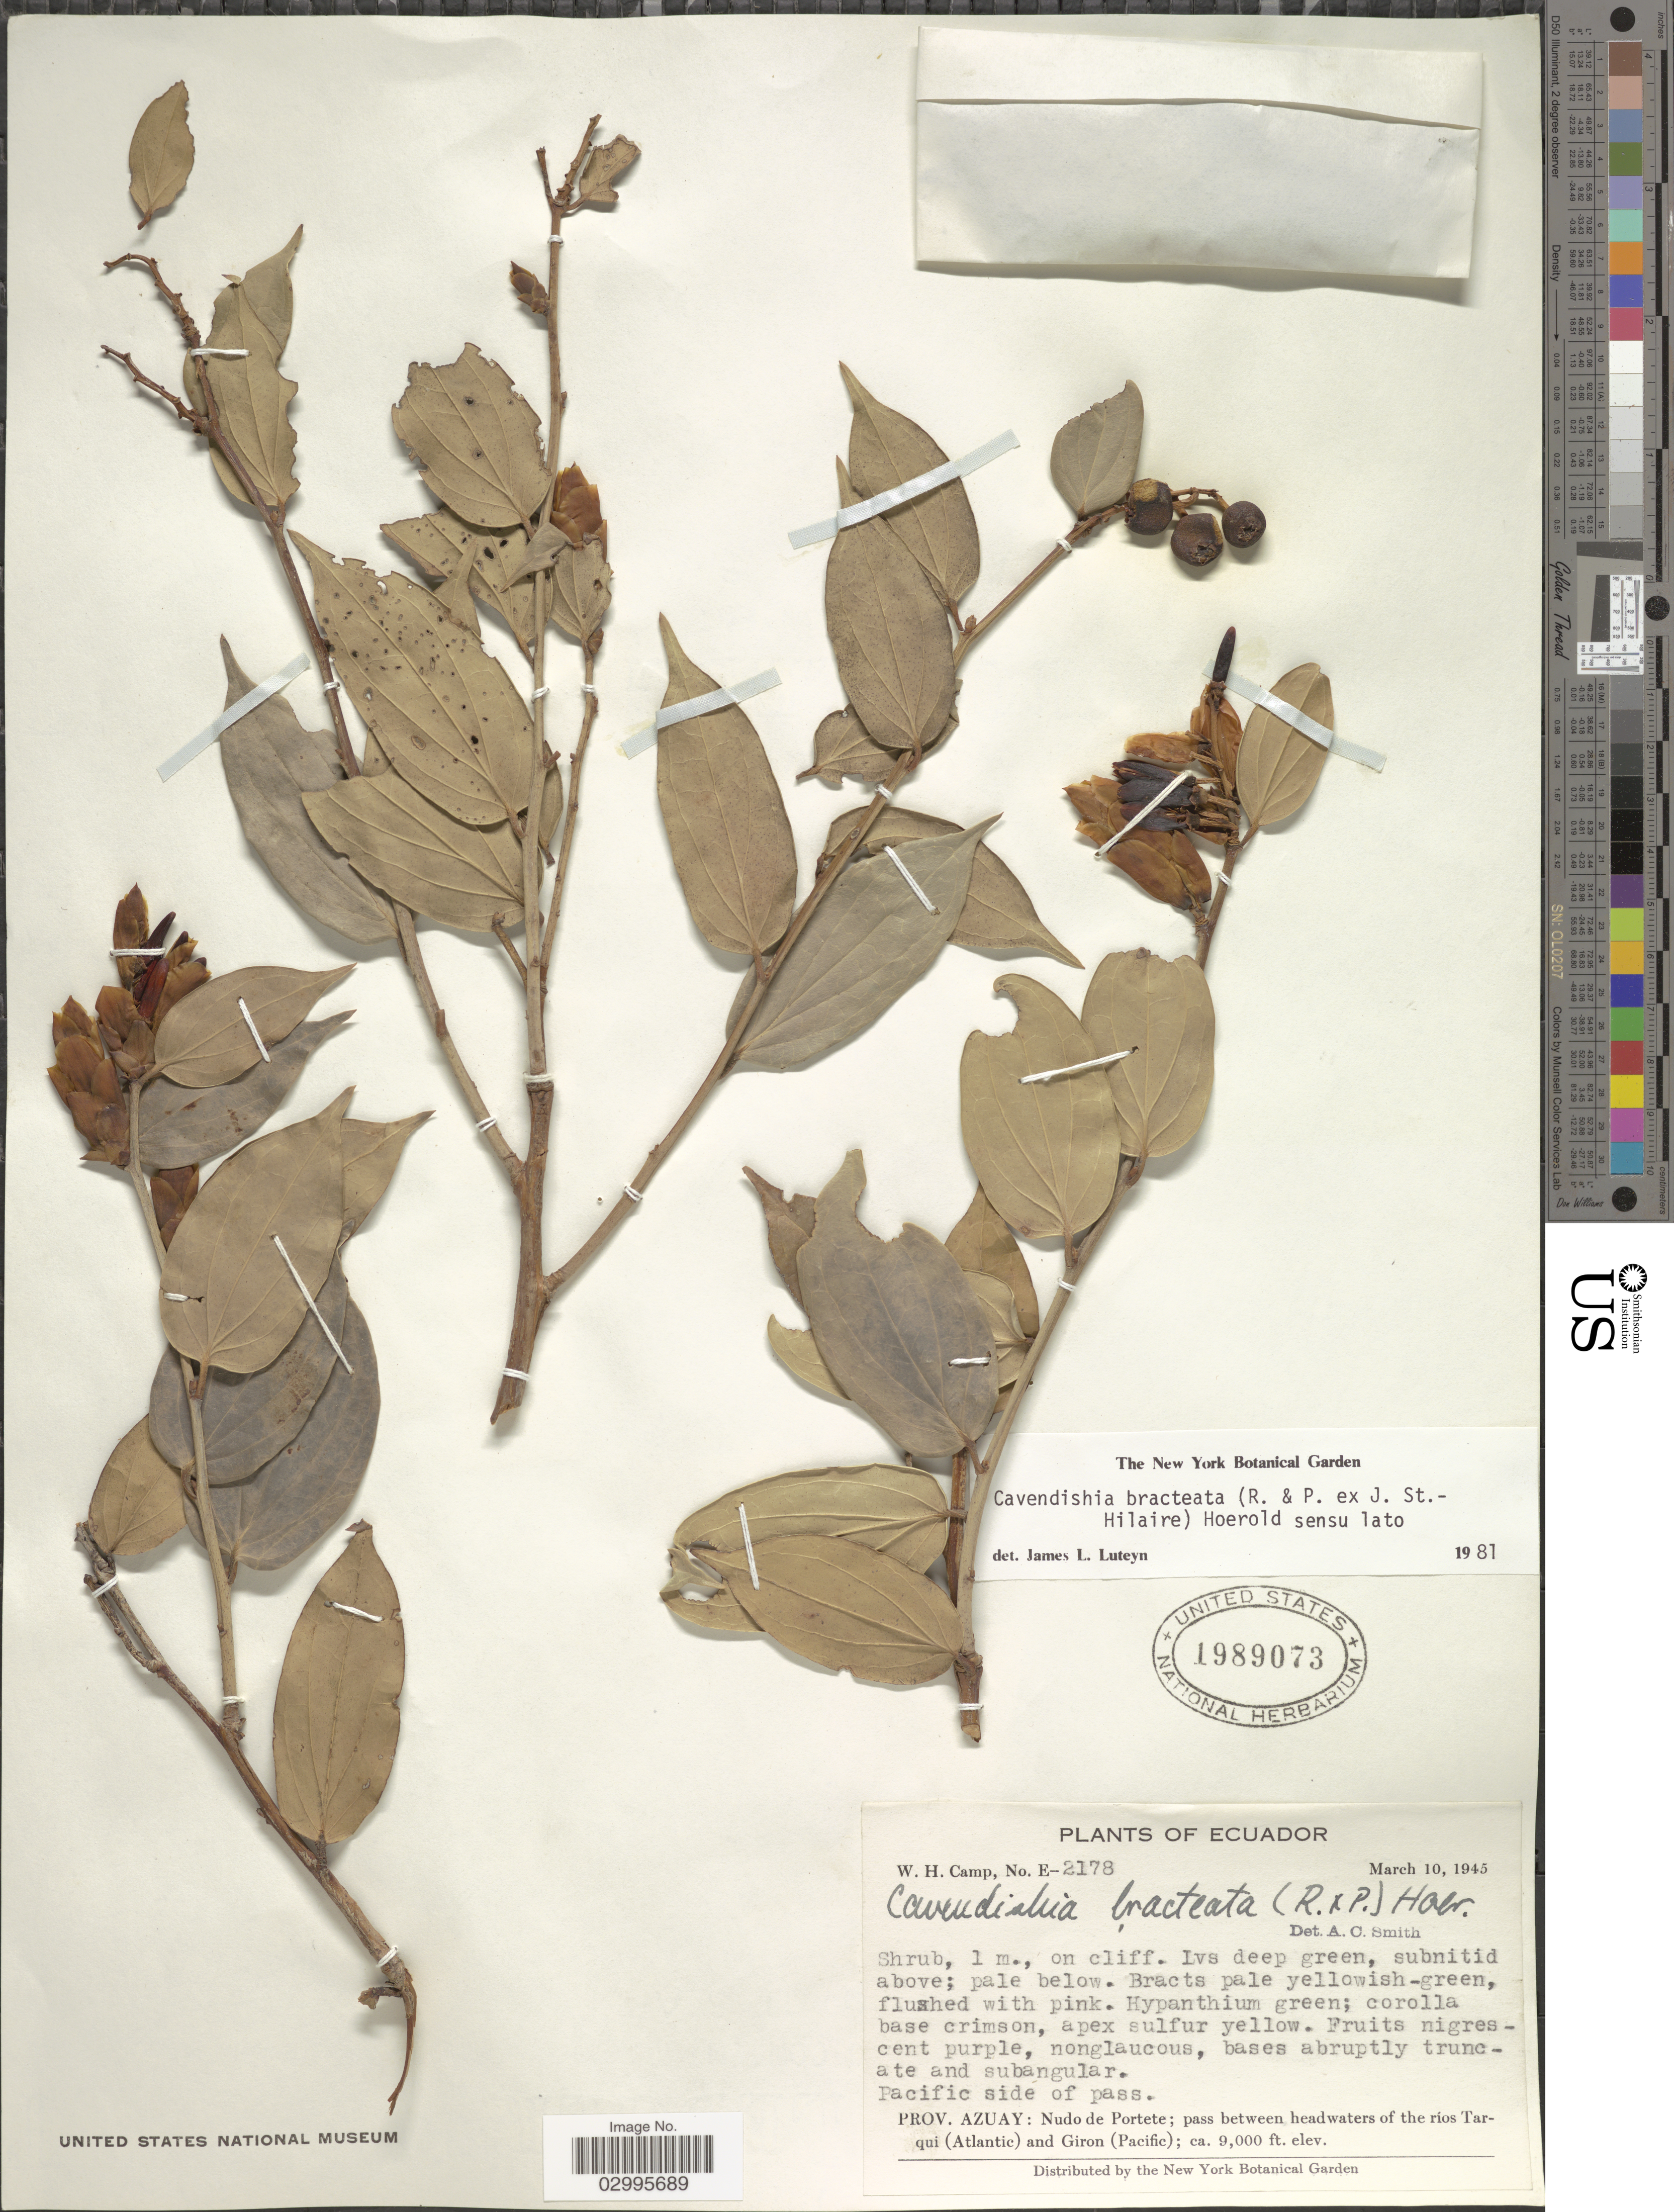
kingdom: Plantae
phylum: Tracheophyta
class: Magnoliopsida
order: Ericales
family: Ericaceae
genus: Cavendishia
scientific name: Cavendishia bracteata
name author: (Ruiz & Pav. ex J. St.-Hil.) Hoerold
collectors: W. H. Camp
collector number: E-2178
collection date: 1945-03-10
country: Ecuador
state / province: Azuay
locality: Pacific side of pass. Nudo de Portete; pass between headwaters of the ríos Tarqui (Atlantic) and Giron (Pacific).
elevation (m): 2743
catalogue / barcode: US 1989073